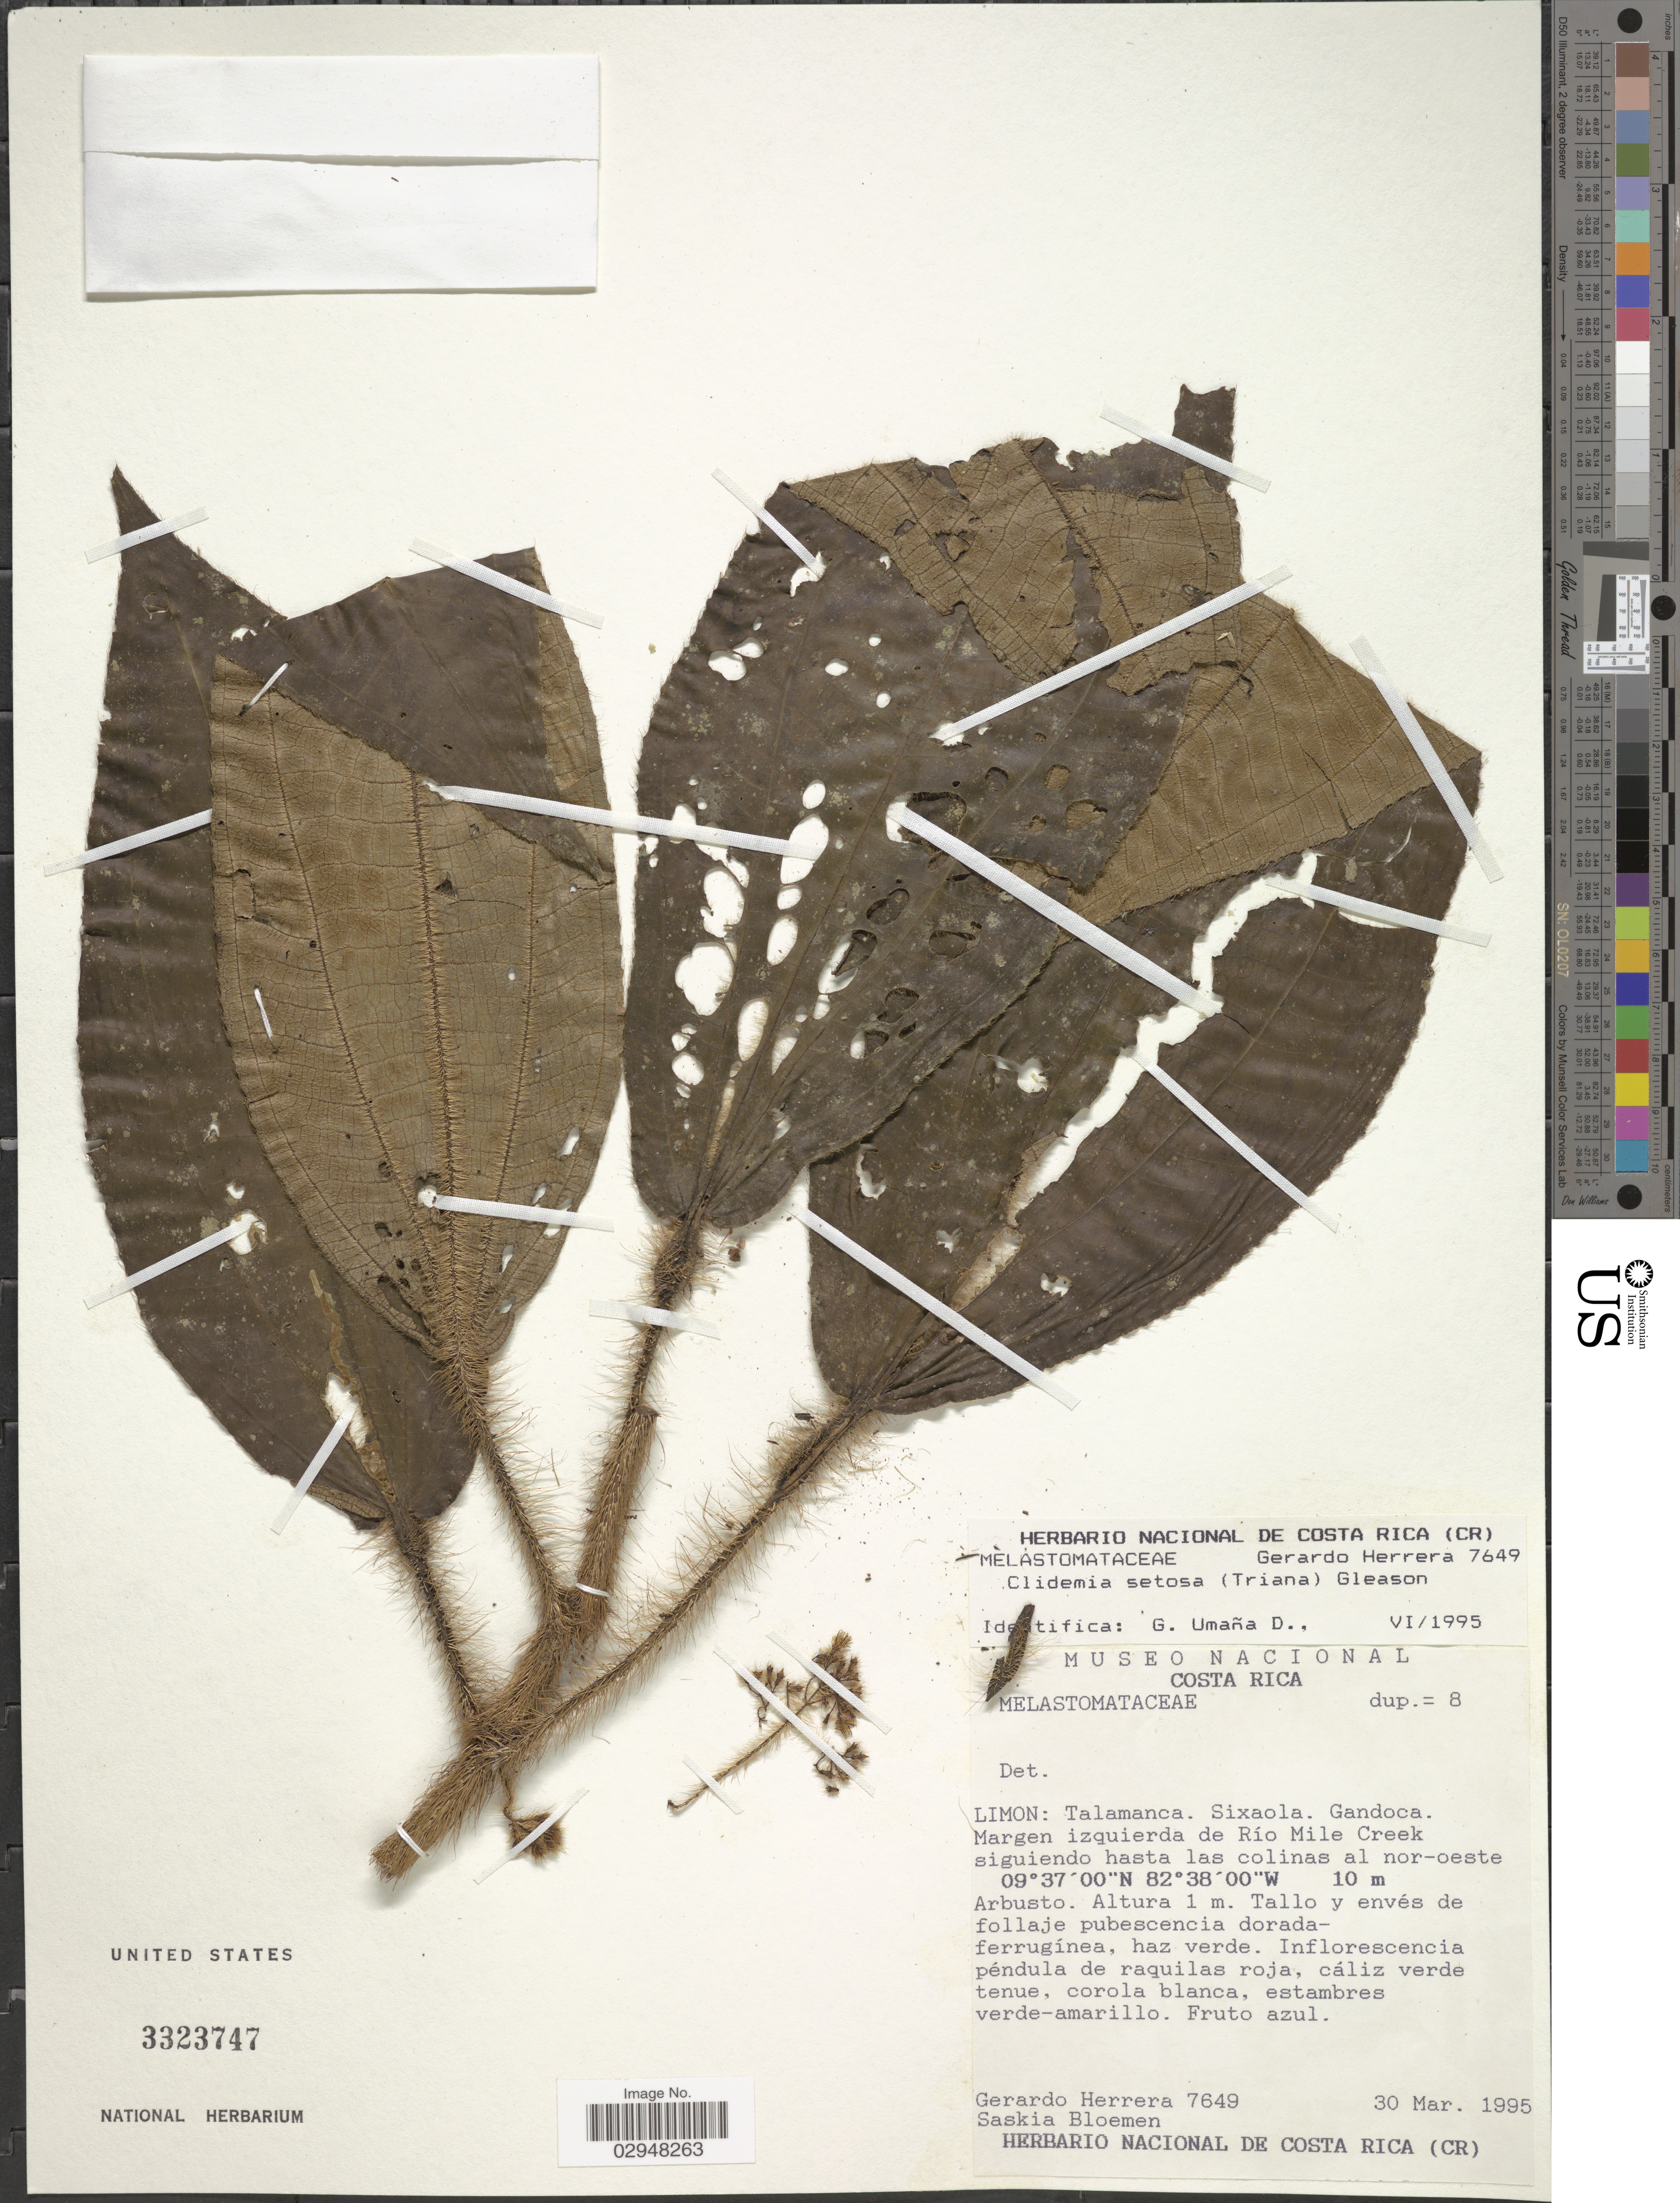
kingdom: Plantae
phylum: Tracheophyta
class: Magnoliopsida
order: Myrtales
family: Melastomataceae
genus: Clidemia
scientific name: Clidemia setosa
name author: (Triana) Gleason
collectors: G. Herrera & S. Bloemen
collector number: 7649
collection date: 1995-03-30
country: Costa Rica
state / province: Limón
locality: Talamanca. Sixaola. Gandoca. Margen izquierda de Río Mile Creek siguiendo hasta las colinas al nor-oeste.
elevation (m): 10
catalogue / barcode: US 3323747